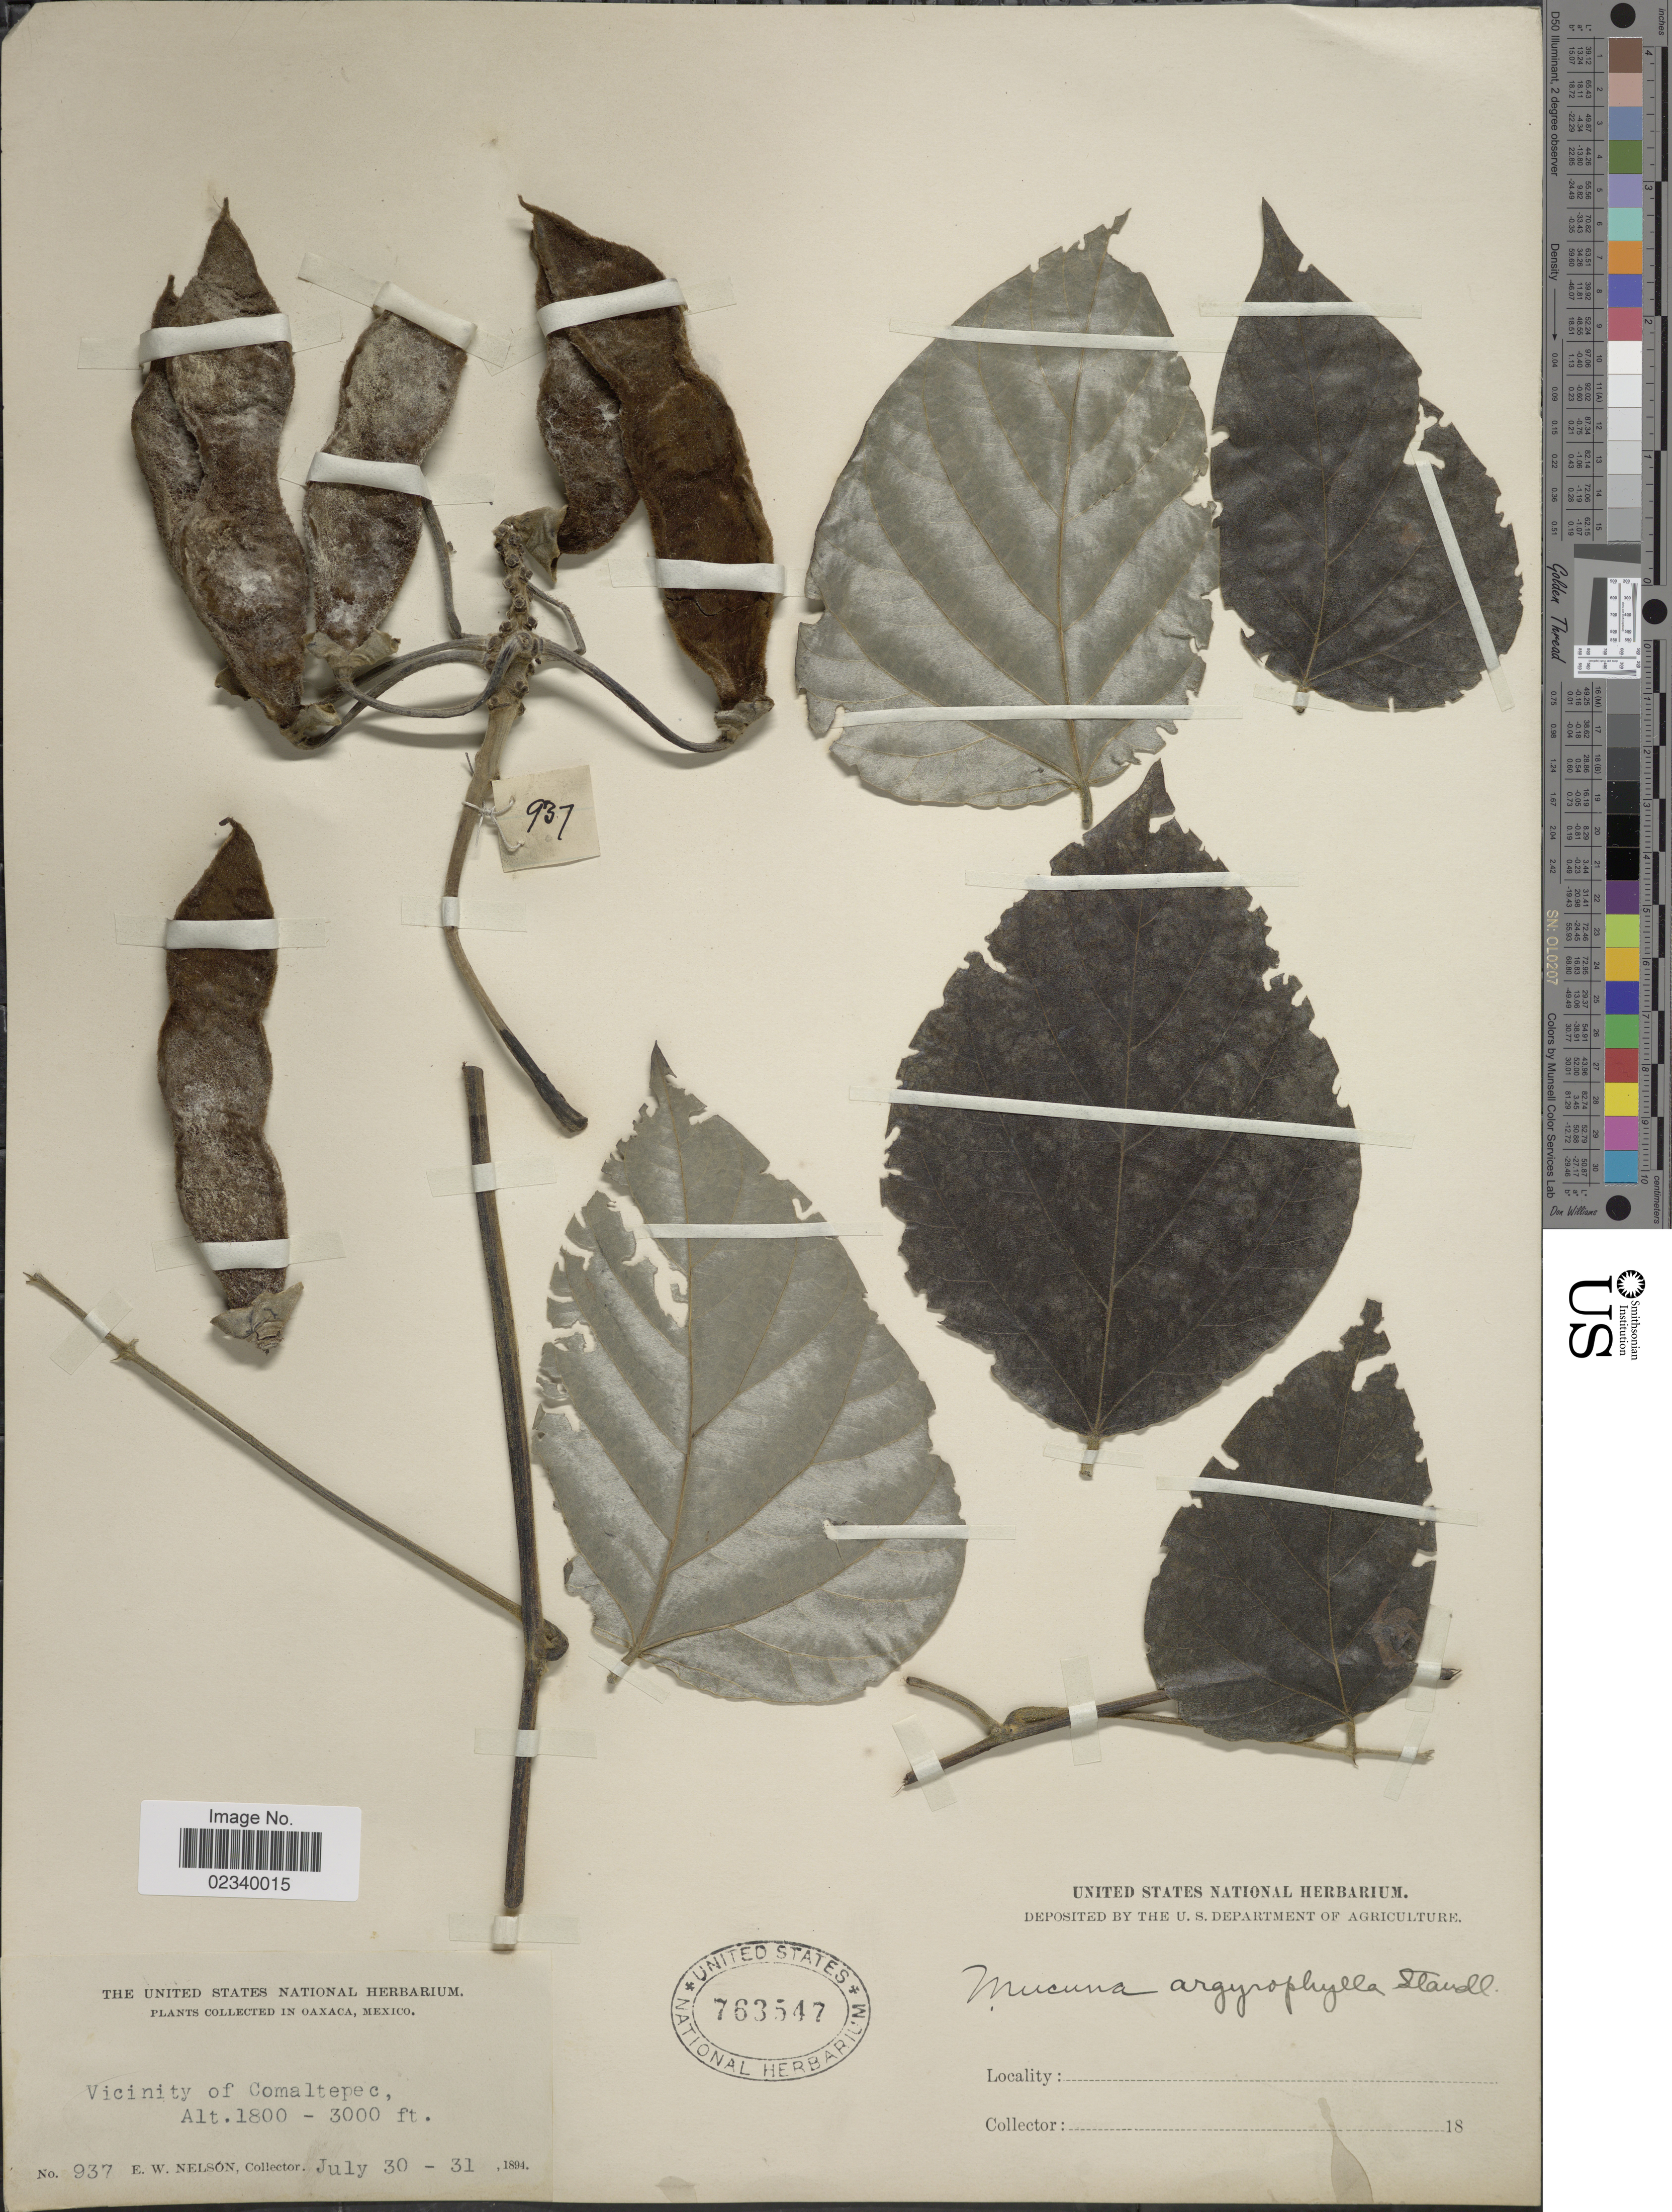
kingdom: Plantae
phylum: Tracheophyta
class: Magnoliopsida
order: Fabales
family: Fabaceae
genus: Mucuna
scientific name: Mucuna argyrophylla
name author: Standl.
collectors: E. W. Nelson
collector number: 937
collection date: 1894-07-30/1894-07-31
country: Mexico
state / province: Oaxaca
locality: Vicinity of Comaltepec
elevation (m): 549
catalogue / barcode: US 763547